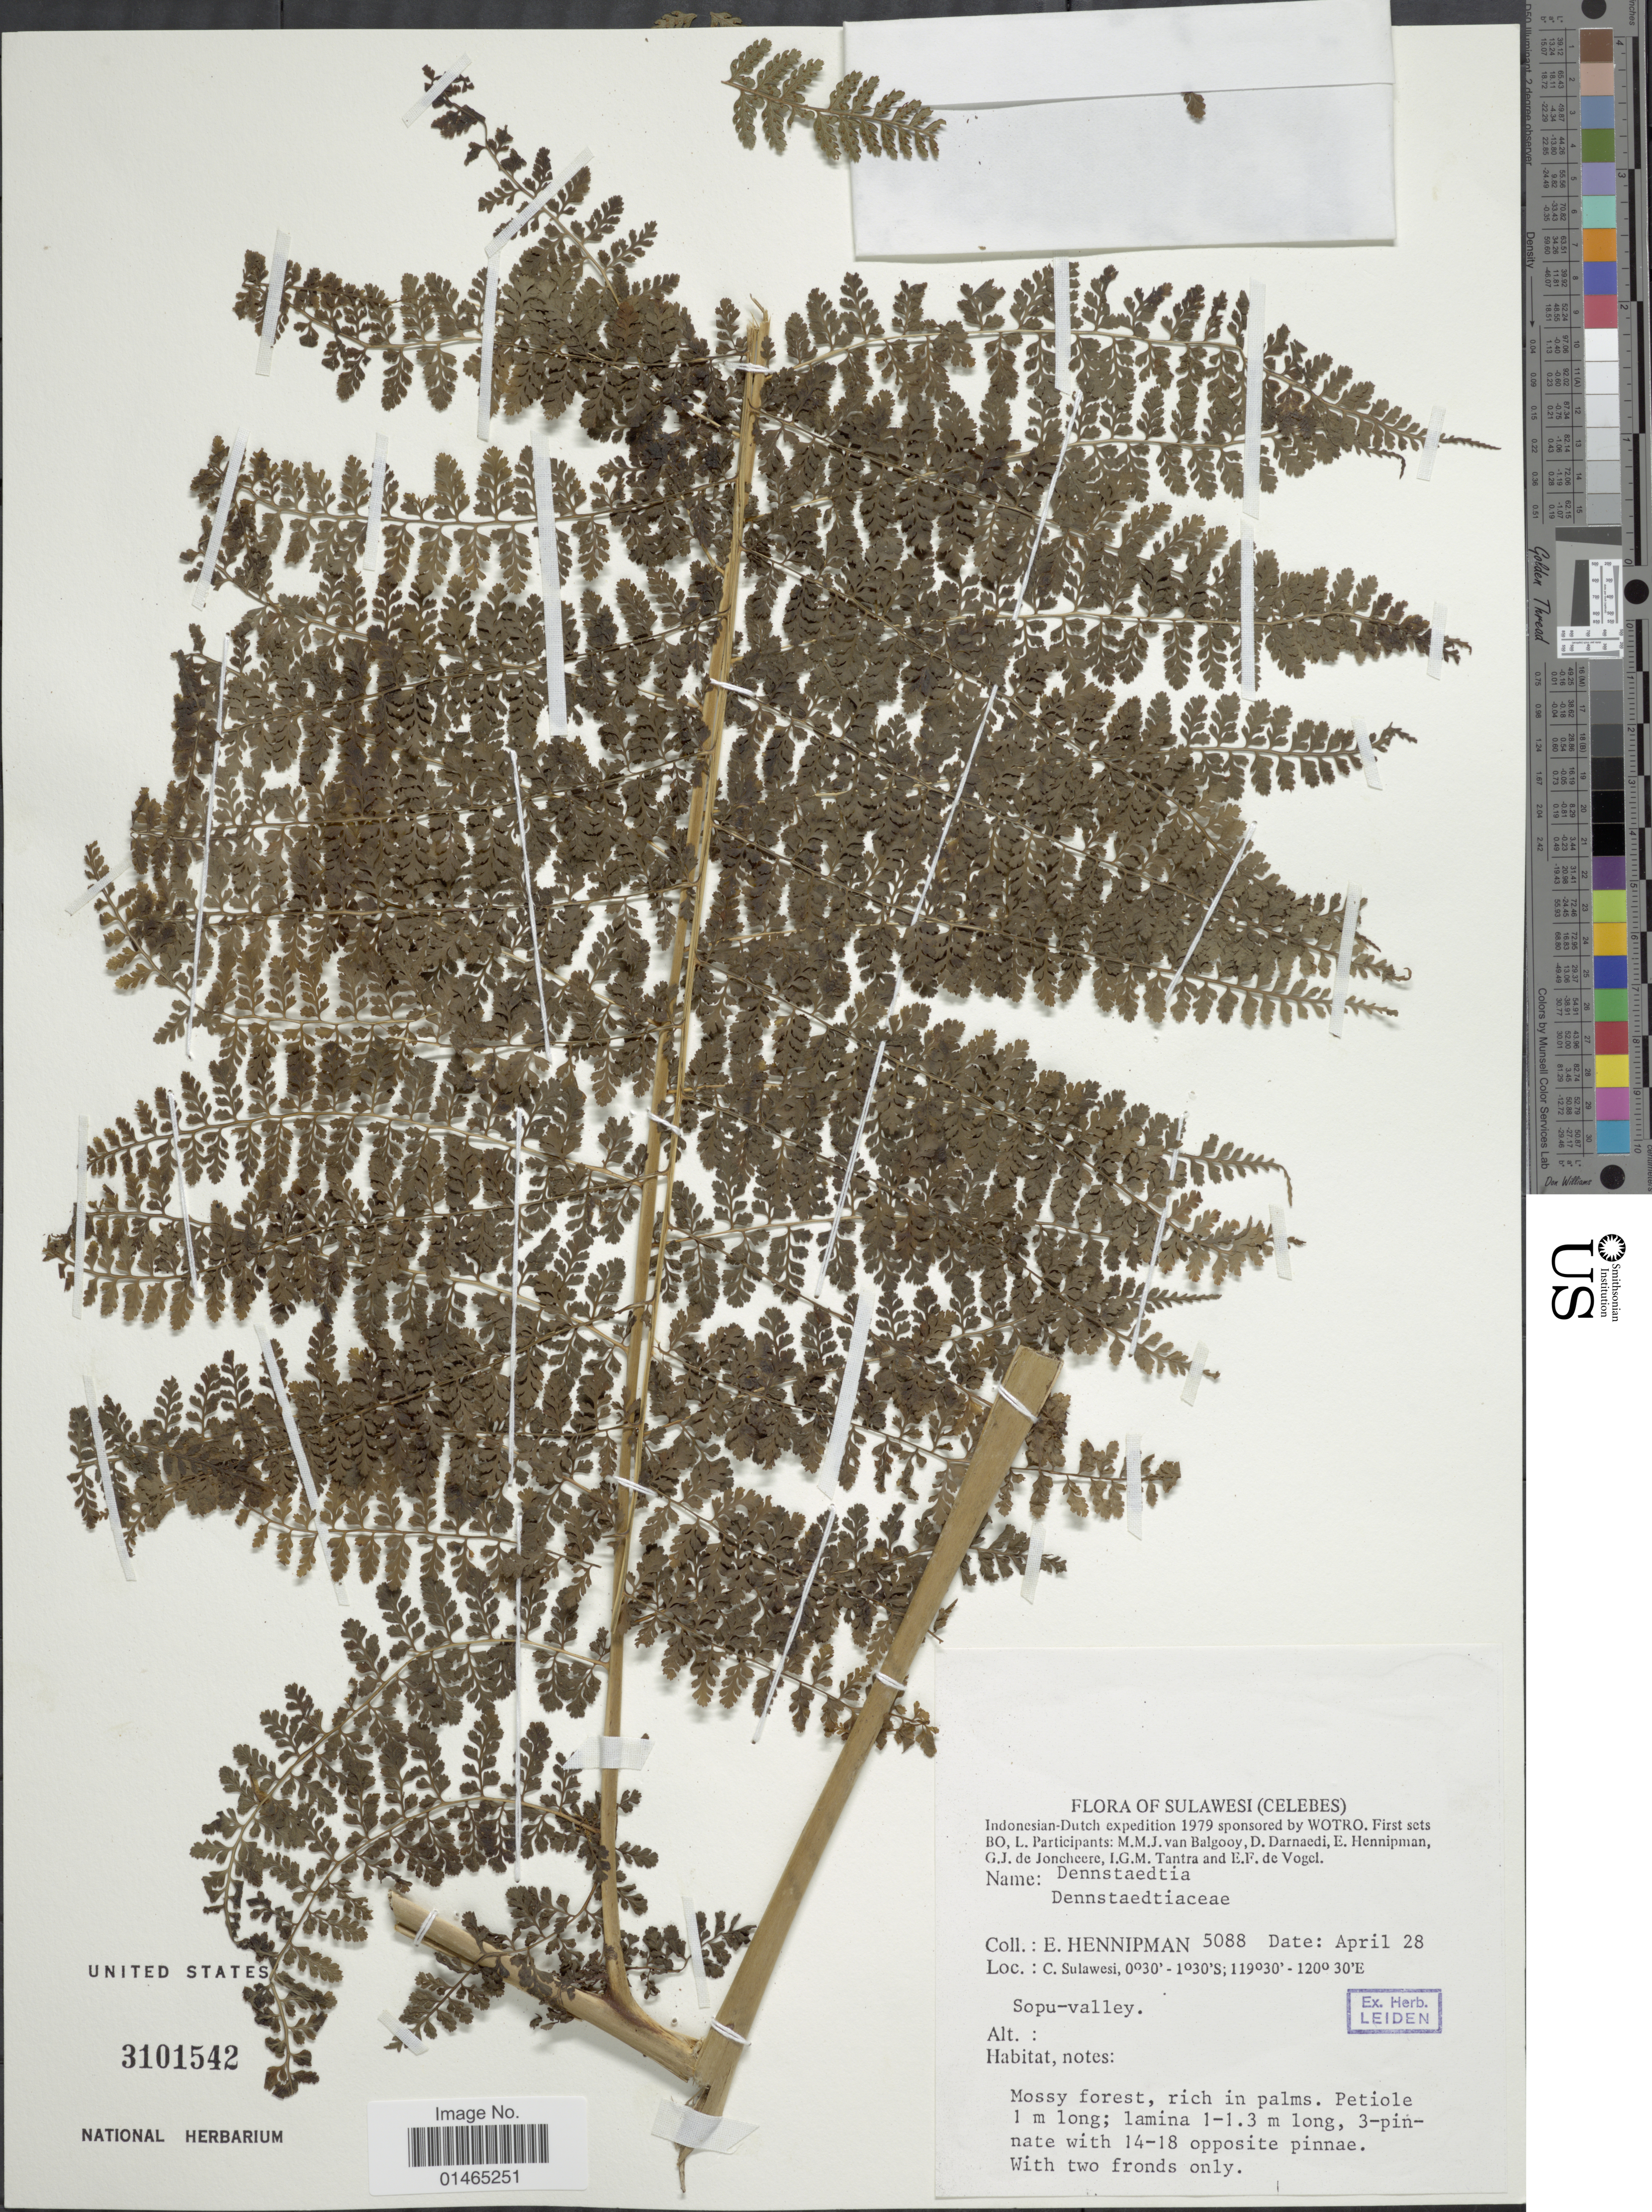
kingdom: Plantae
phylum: Tracheophyta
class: Polypodiopsida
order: Polypodiales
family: Dennstaedtiaceae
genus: Dennstaedtia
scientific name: Dennstaedtia sp.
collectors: E. Hennipman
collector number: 5088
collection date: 1979-04-28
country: Indonesia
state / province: Sulawesi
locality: C. Sulawesi. Sopu-valley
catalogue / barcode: US 3101542